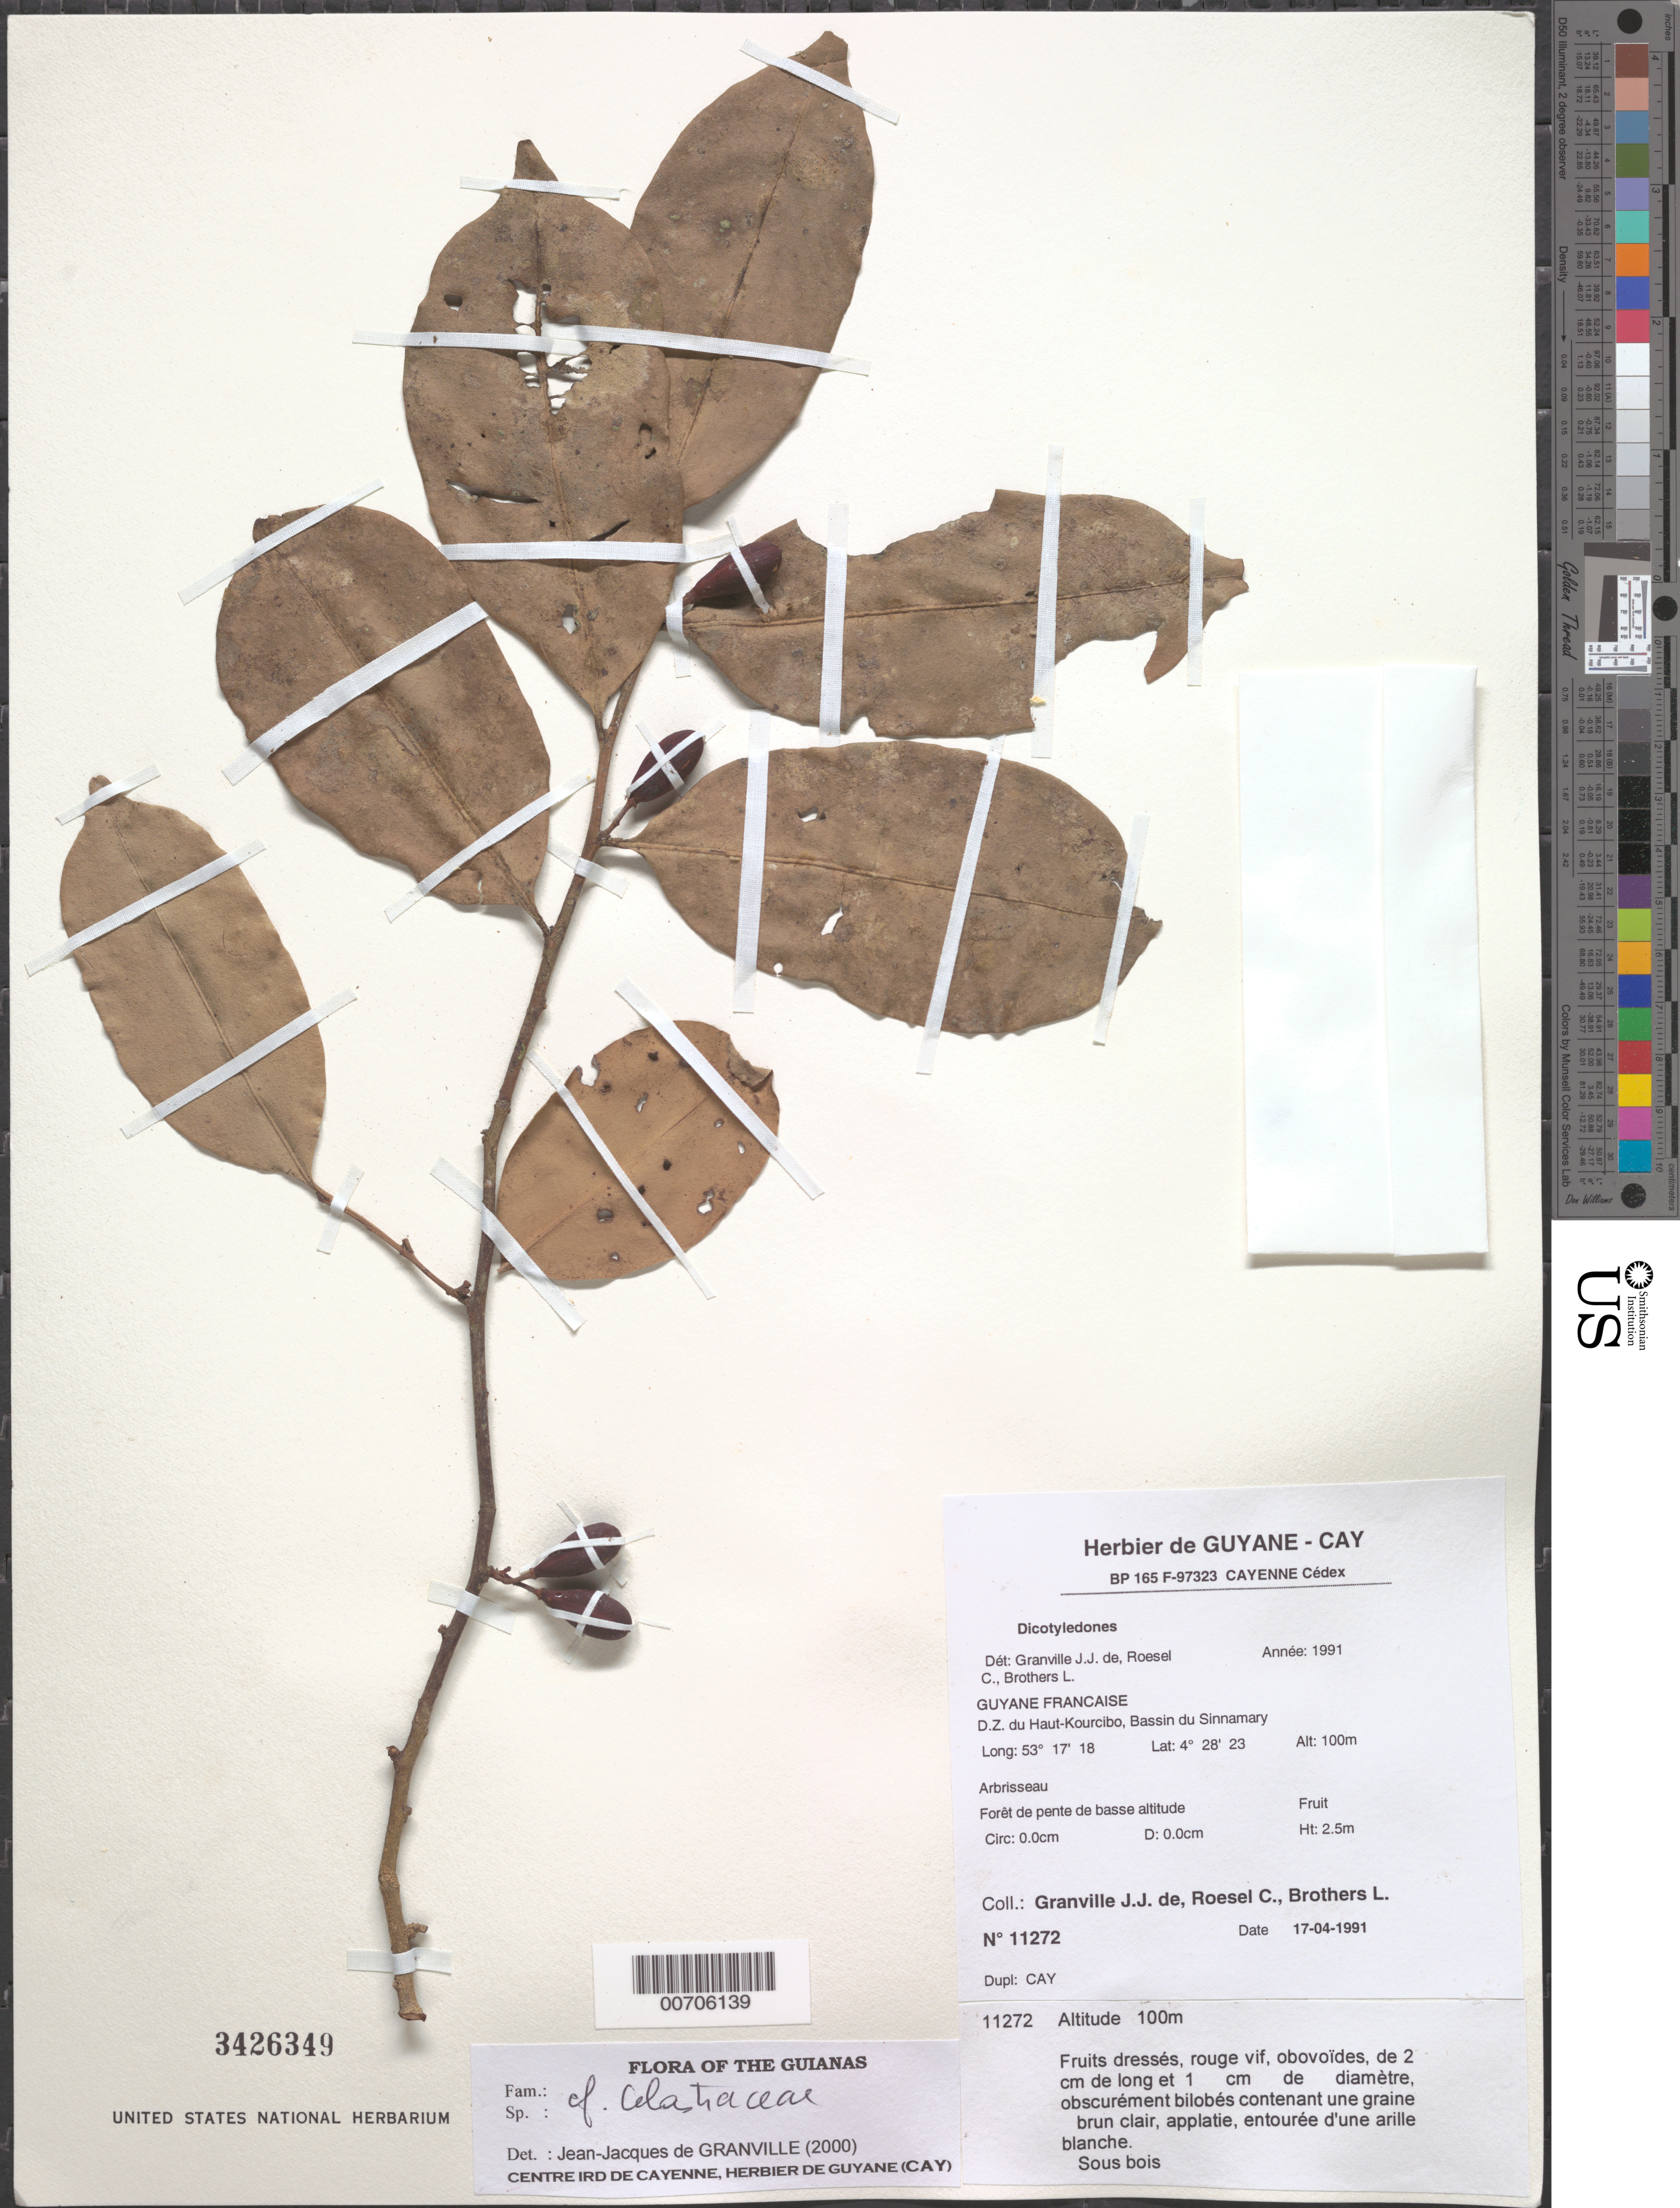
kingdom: Plantae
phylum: Tracheophyta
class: Magnoliopsida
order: Celastrales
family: Celastraceae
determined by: Granville, J. J. de, (CAY), Institut de Recherche pour le Developpement (IRD) (FRENCH GUIANA)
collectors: J.-J. de Granville, C. S. Roesel & L. Brothers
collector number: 11272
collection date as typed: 17-Apr-91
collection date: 1991-04-17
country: French Guiana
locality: D.Z. du Haut-Kourcibo, Bassin du Sinnamary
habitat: Forêt de pente de asse altitude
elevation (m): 100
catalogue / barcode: US 3426349